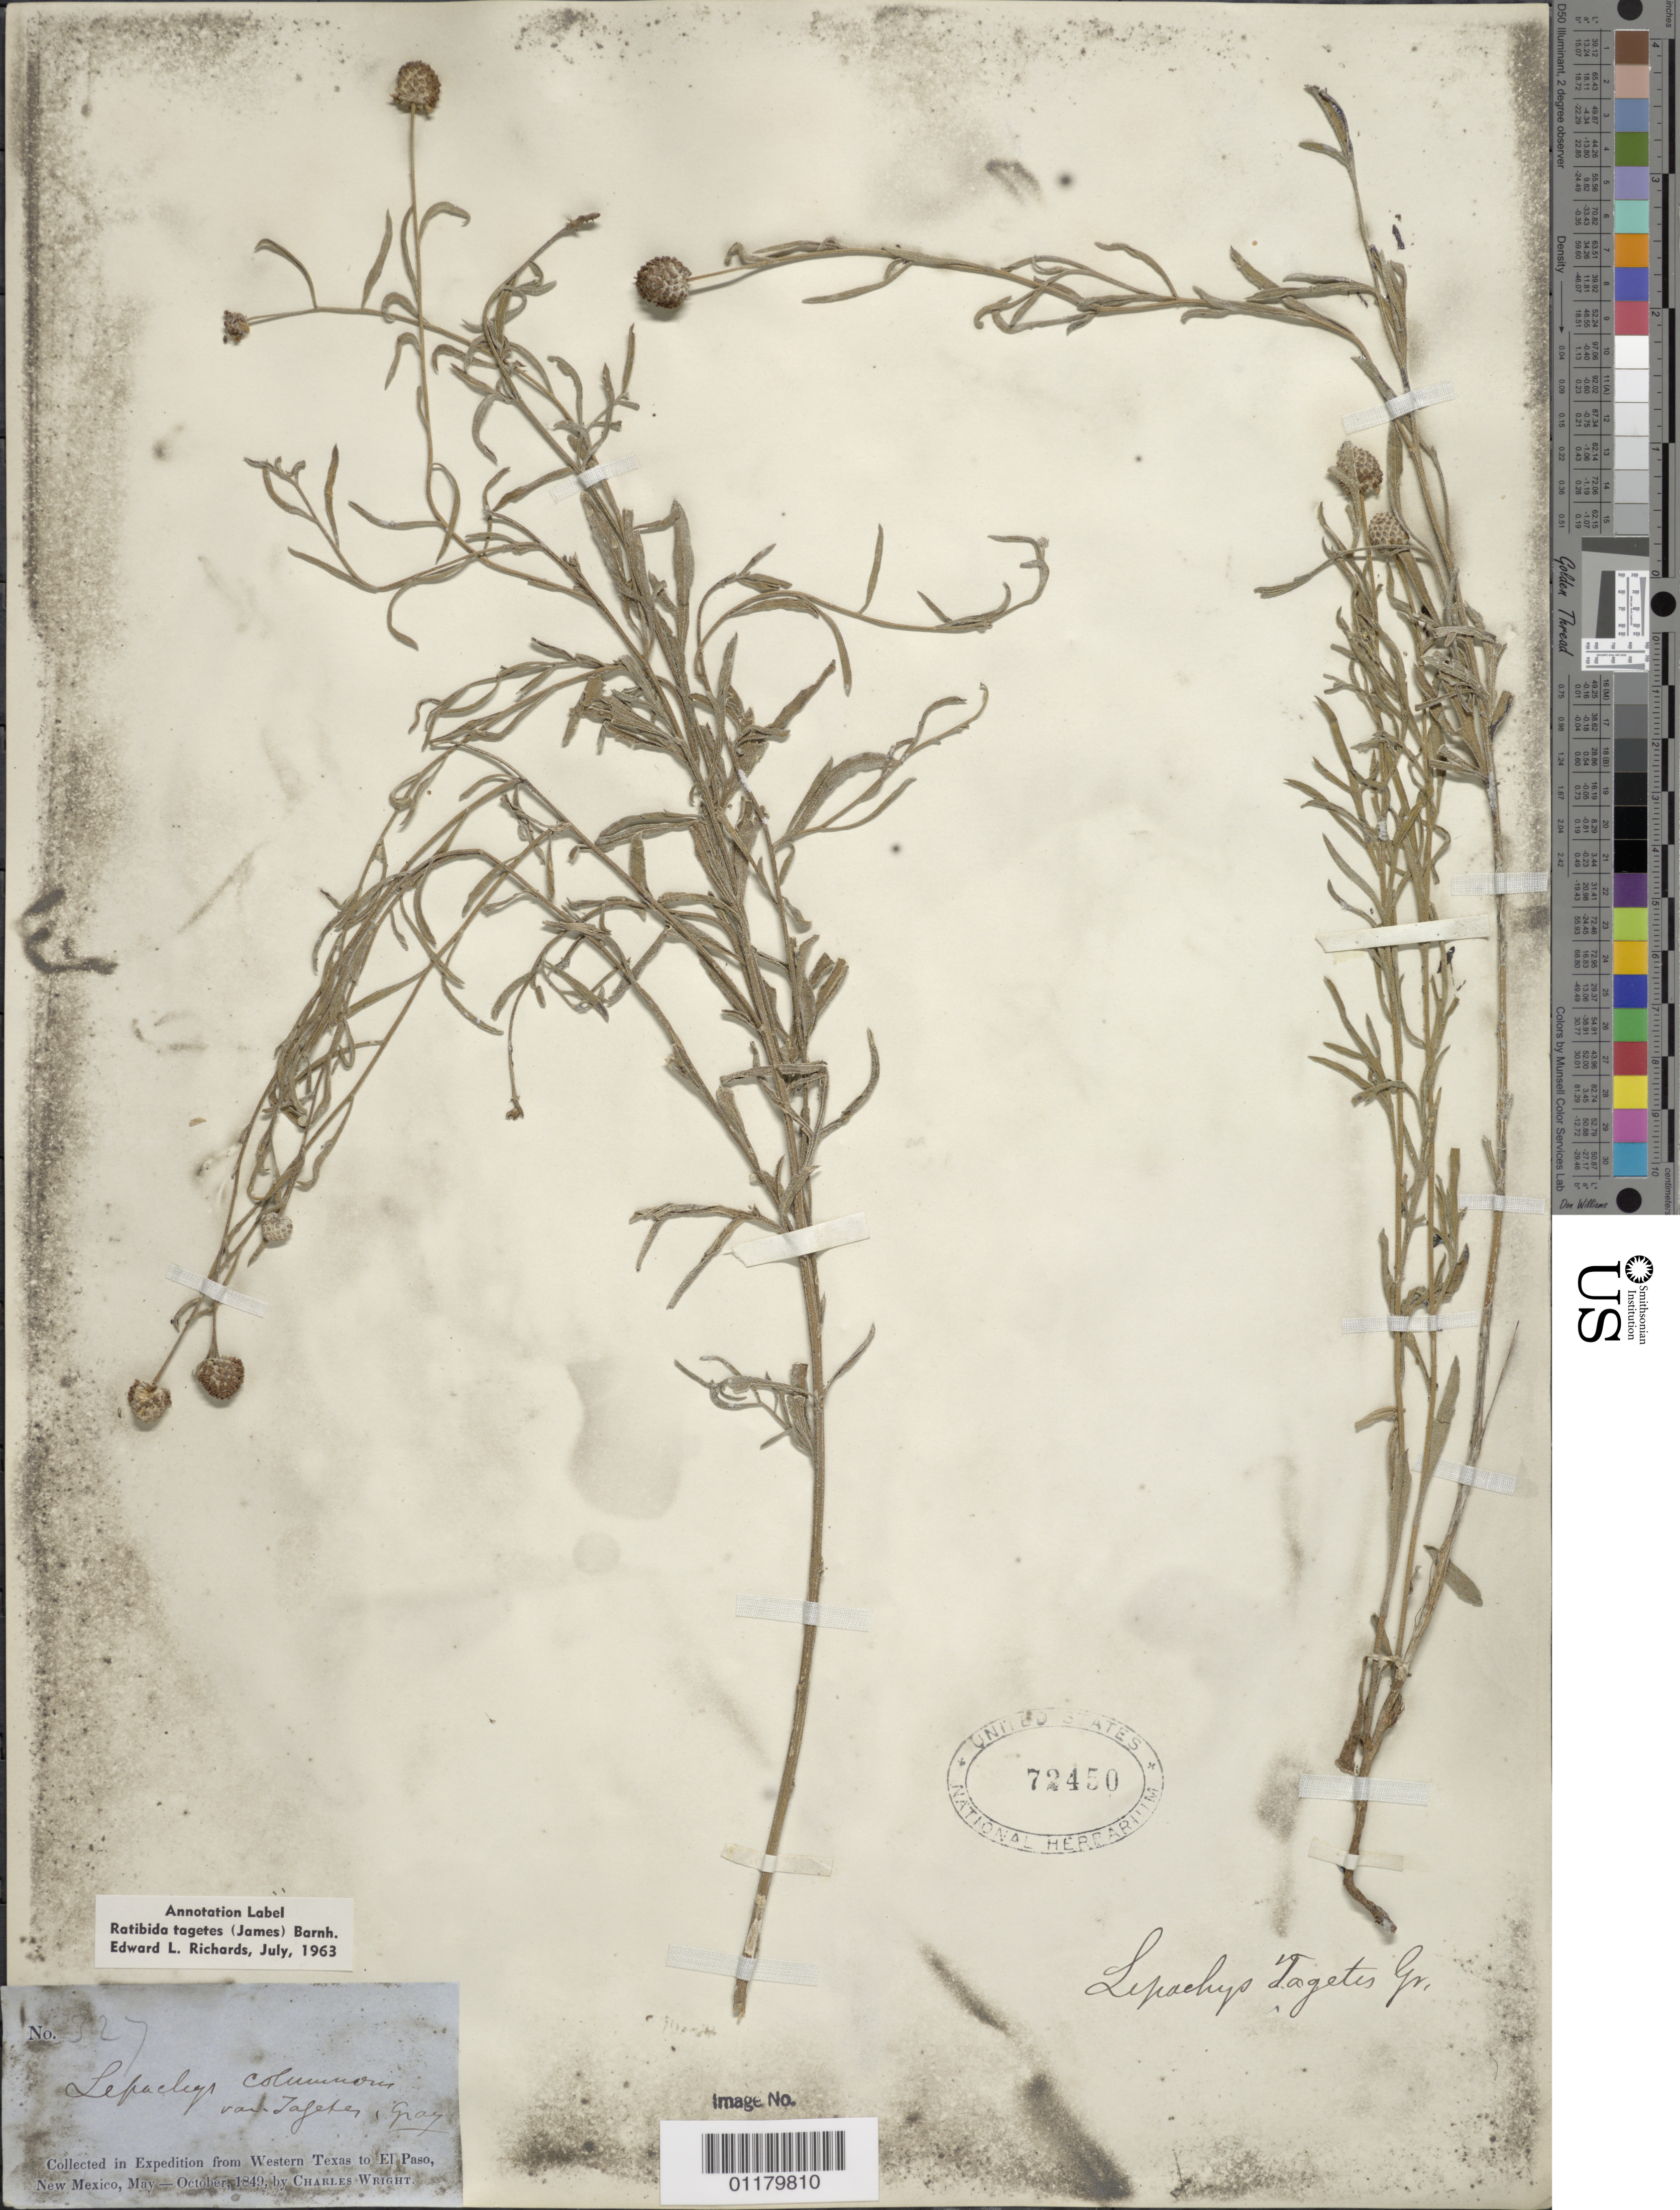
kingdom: Plantae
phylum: Tracheophyta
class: Magnoliopsida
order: Asterales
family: Asteraceae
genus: Ratibida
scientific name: Ratibida tagetes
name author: (James) Barnhart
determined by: Richards, E. L.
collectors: C. Wright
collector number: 327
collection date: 1849-05/1849-10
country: United States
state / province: New Mexico / Texas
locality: from Western Texas to El Paso, New Mexico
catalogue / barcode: US 72450